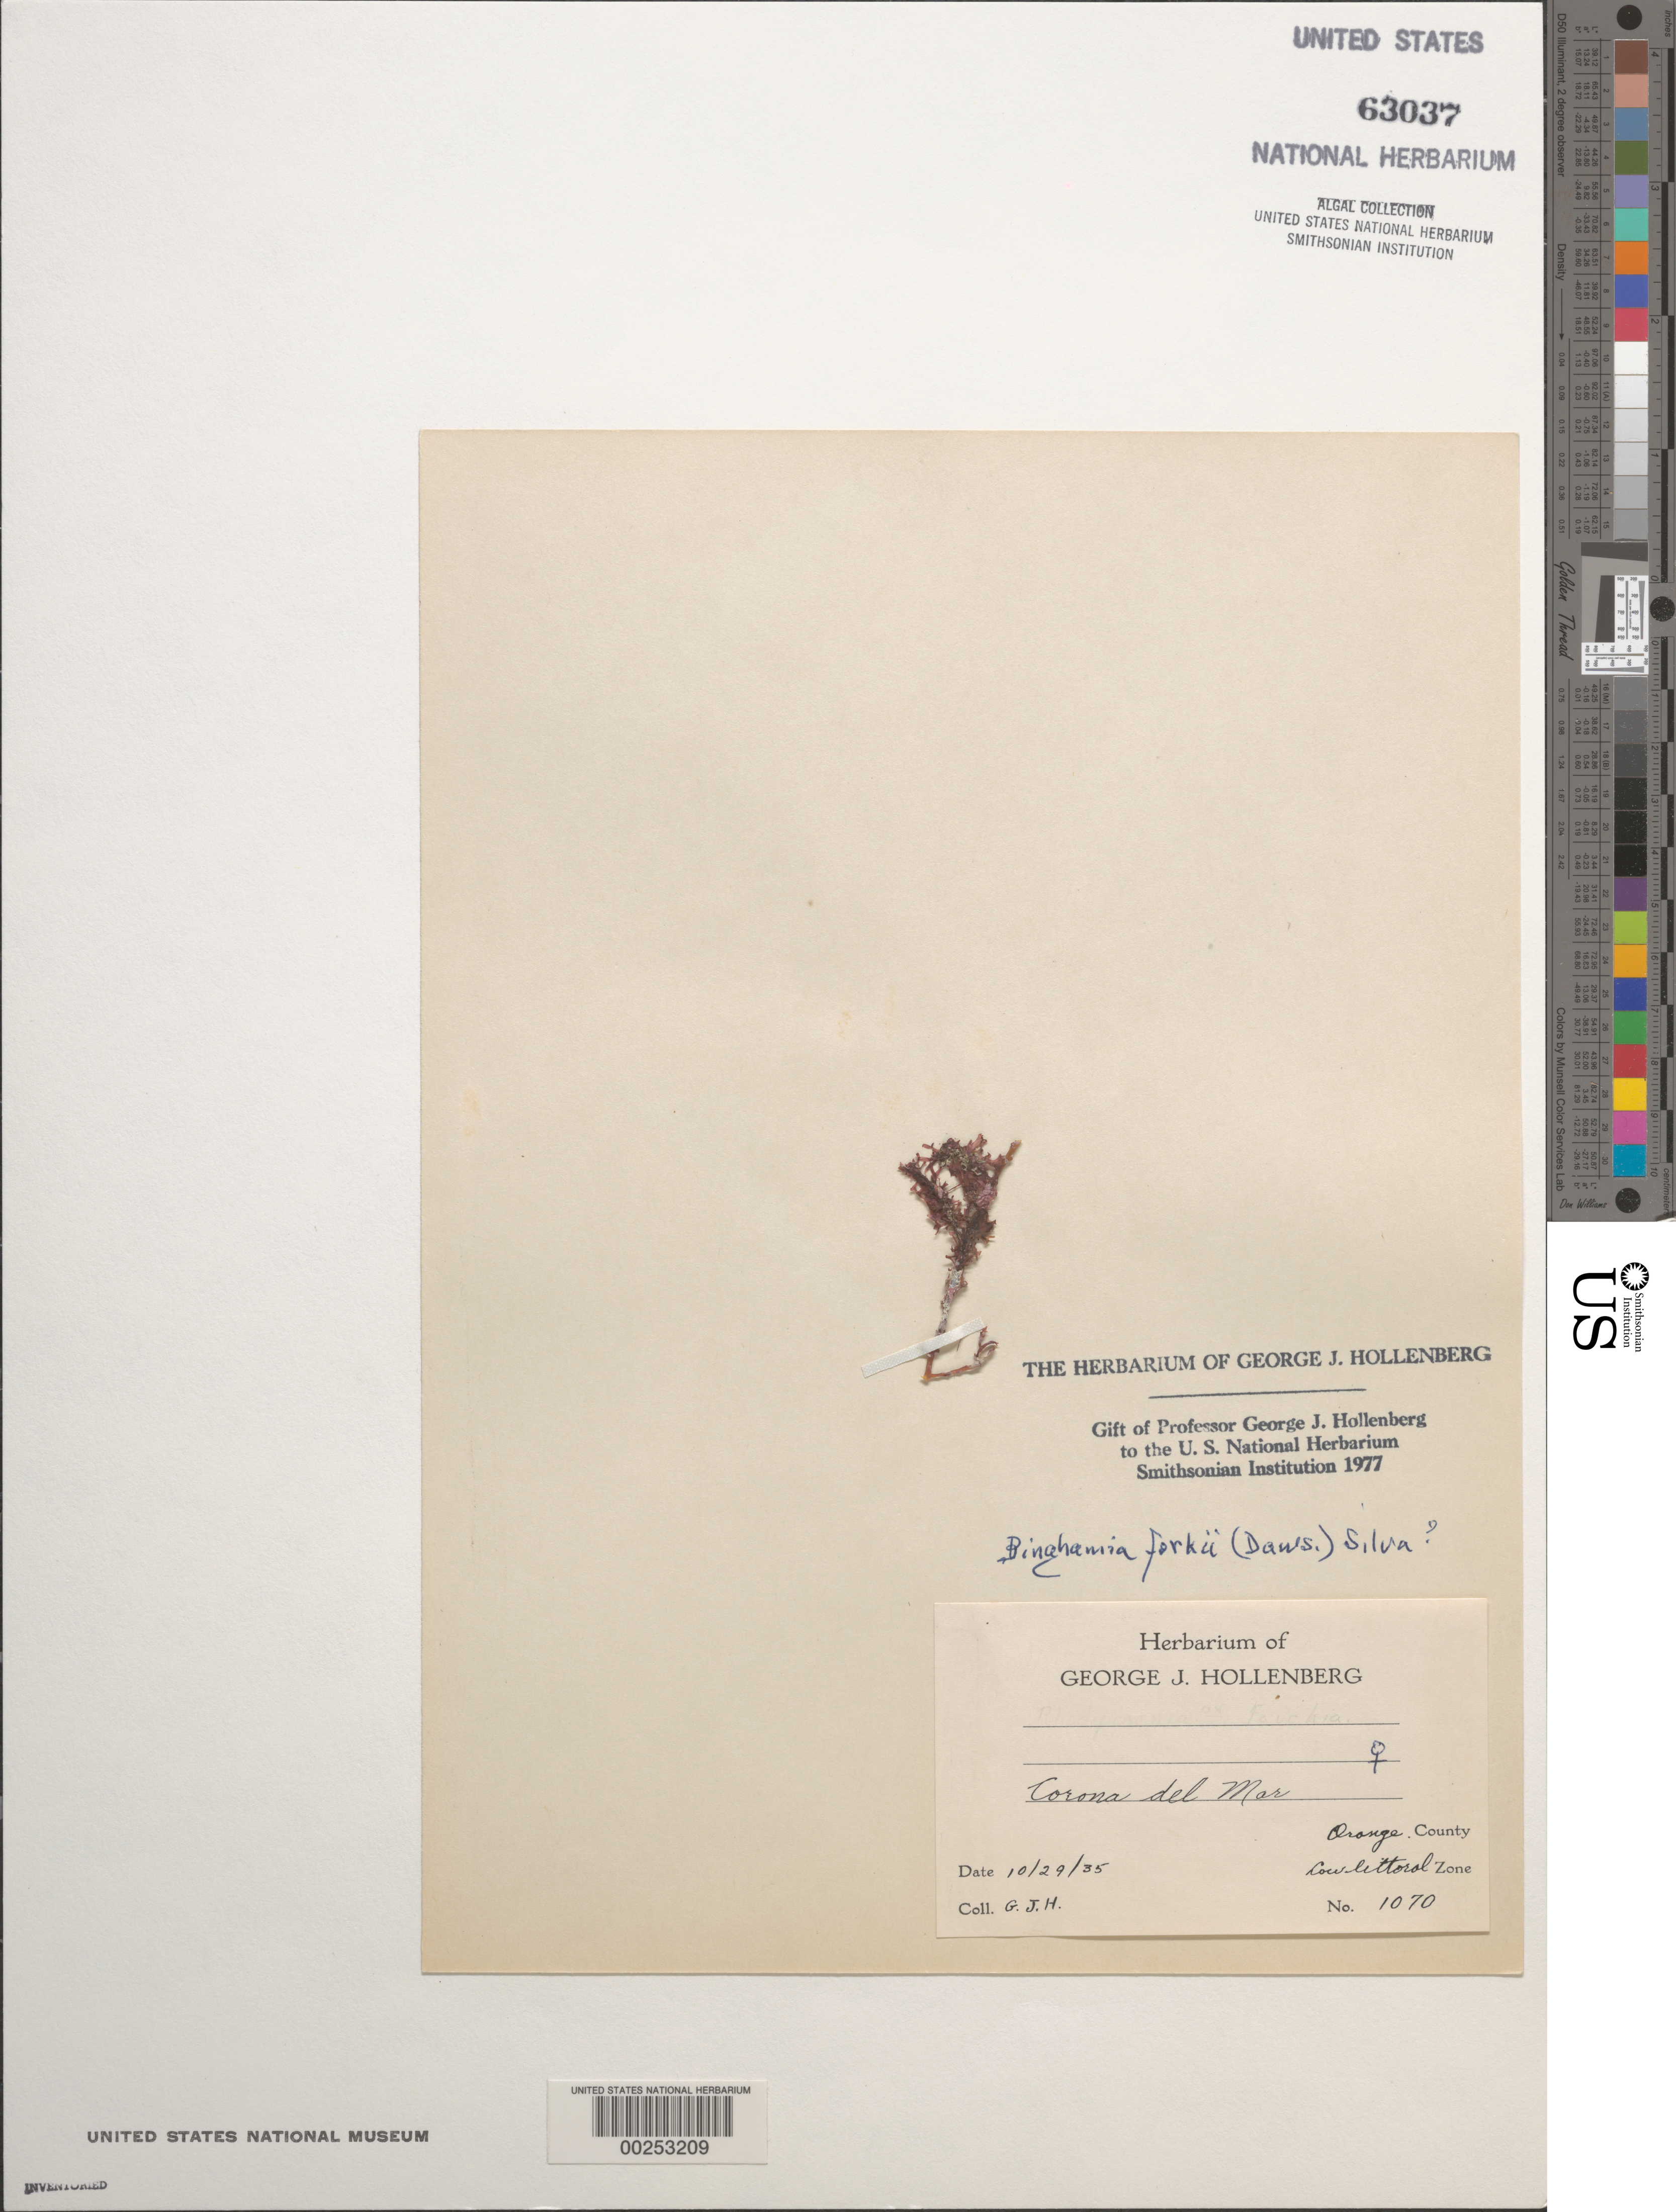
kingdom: Plantae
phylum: Rhodophyta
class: Florideophyceae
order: Rhodymeniales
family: Lomentariaceae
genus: Binghamia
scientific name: Binghamia forkii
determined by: Hollenberg, George J.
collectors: G. Hollenberg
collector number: GJH 1070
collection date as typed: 29 Oct 1935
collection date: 1935-10-29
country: United States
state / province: California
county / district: Orange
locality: Corona del Mar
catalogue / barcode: US 63037